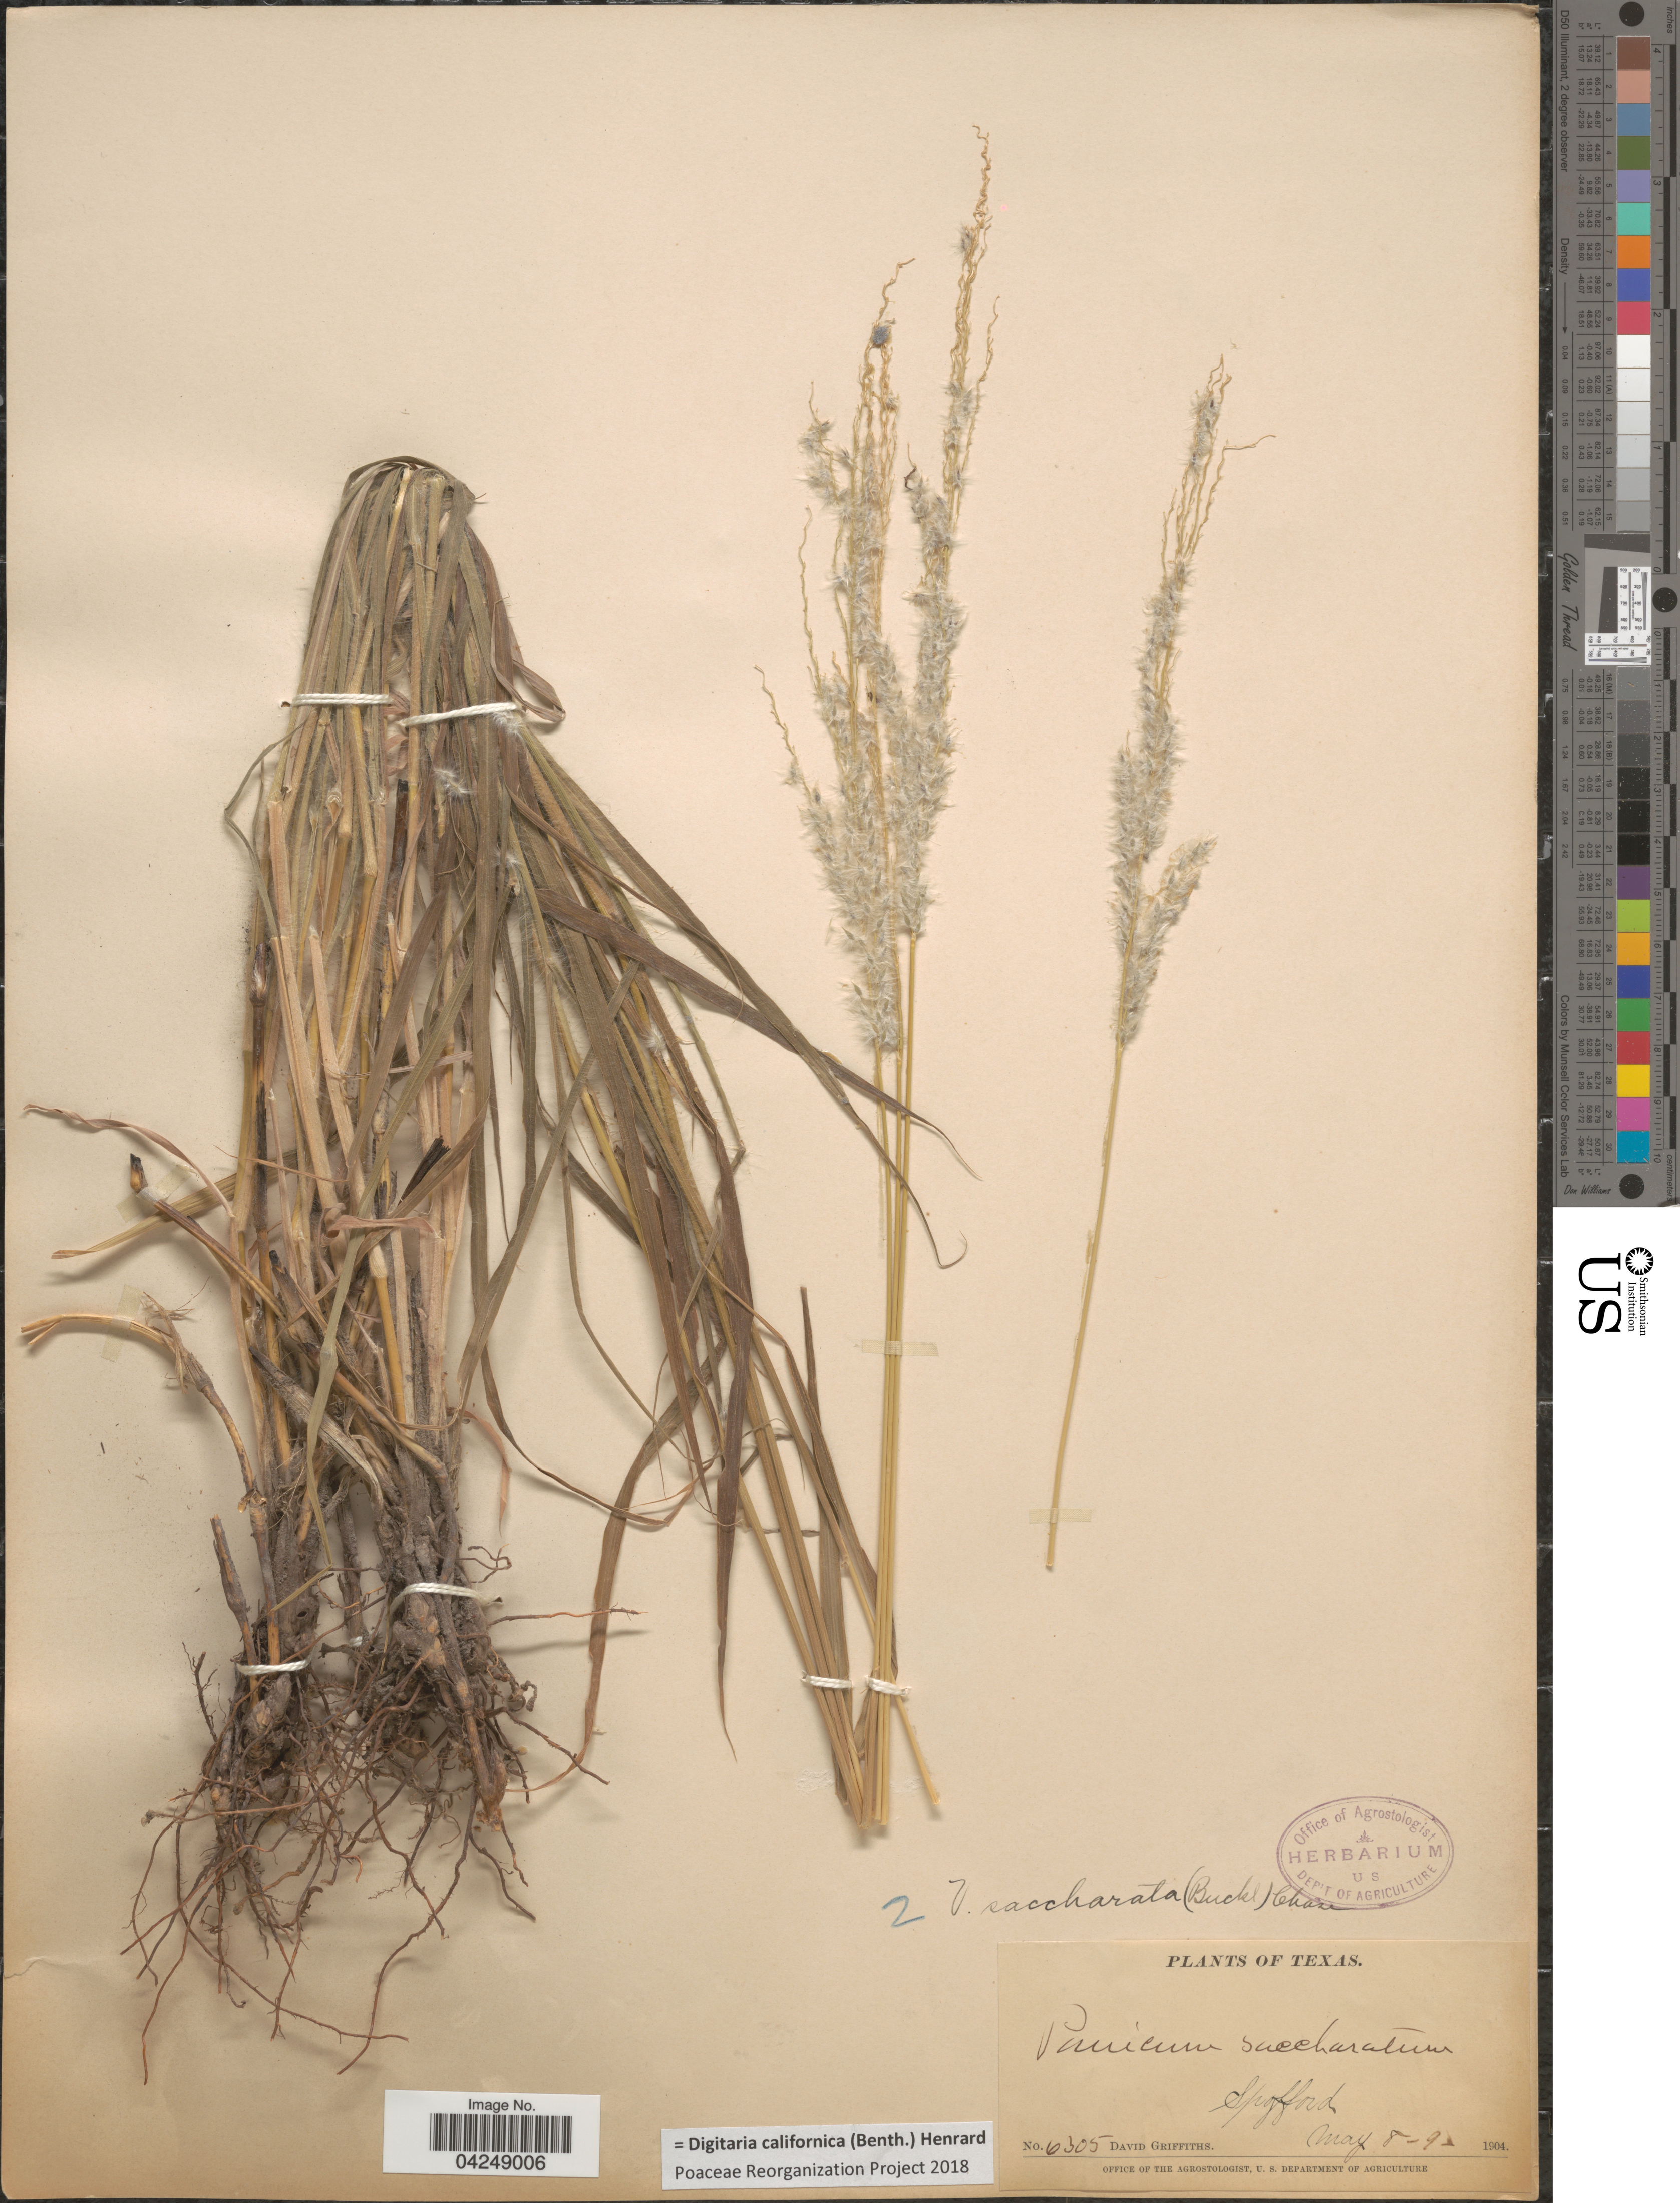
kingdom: Plantae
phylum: Tracheophyta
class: Liliopsida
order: Poales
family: Poaceae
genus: Digitaria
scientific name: Digitaria californica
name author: (Benth.) Henr.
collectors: D. Griffiths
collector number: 6305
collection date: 1904-05-08/1904-05-09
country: United States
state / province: Texas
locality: Spofford.